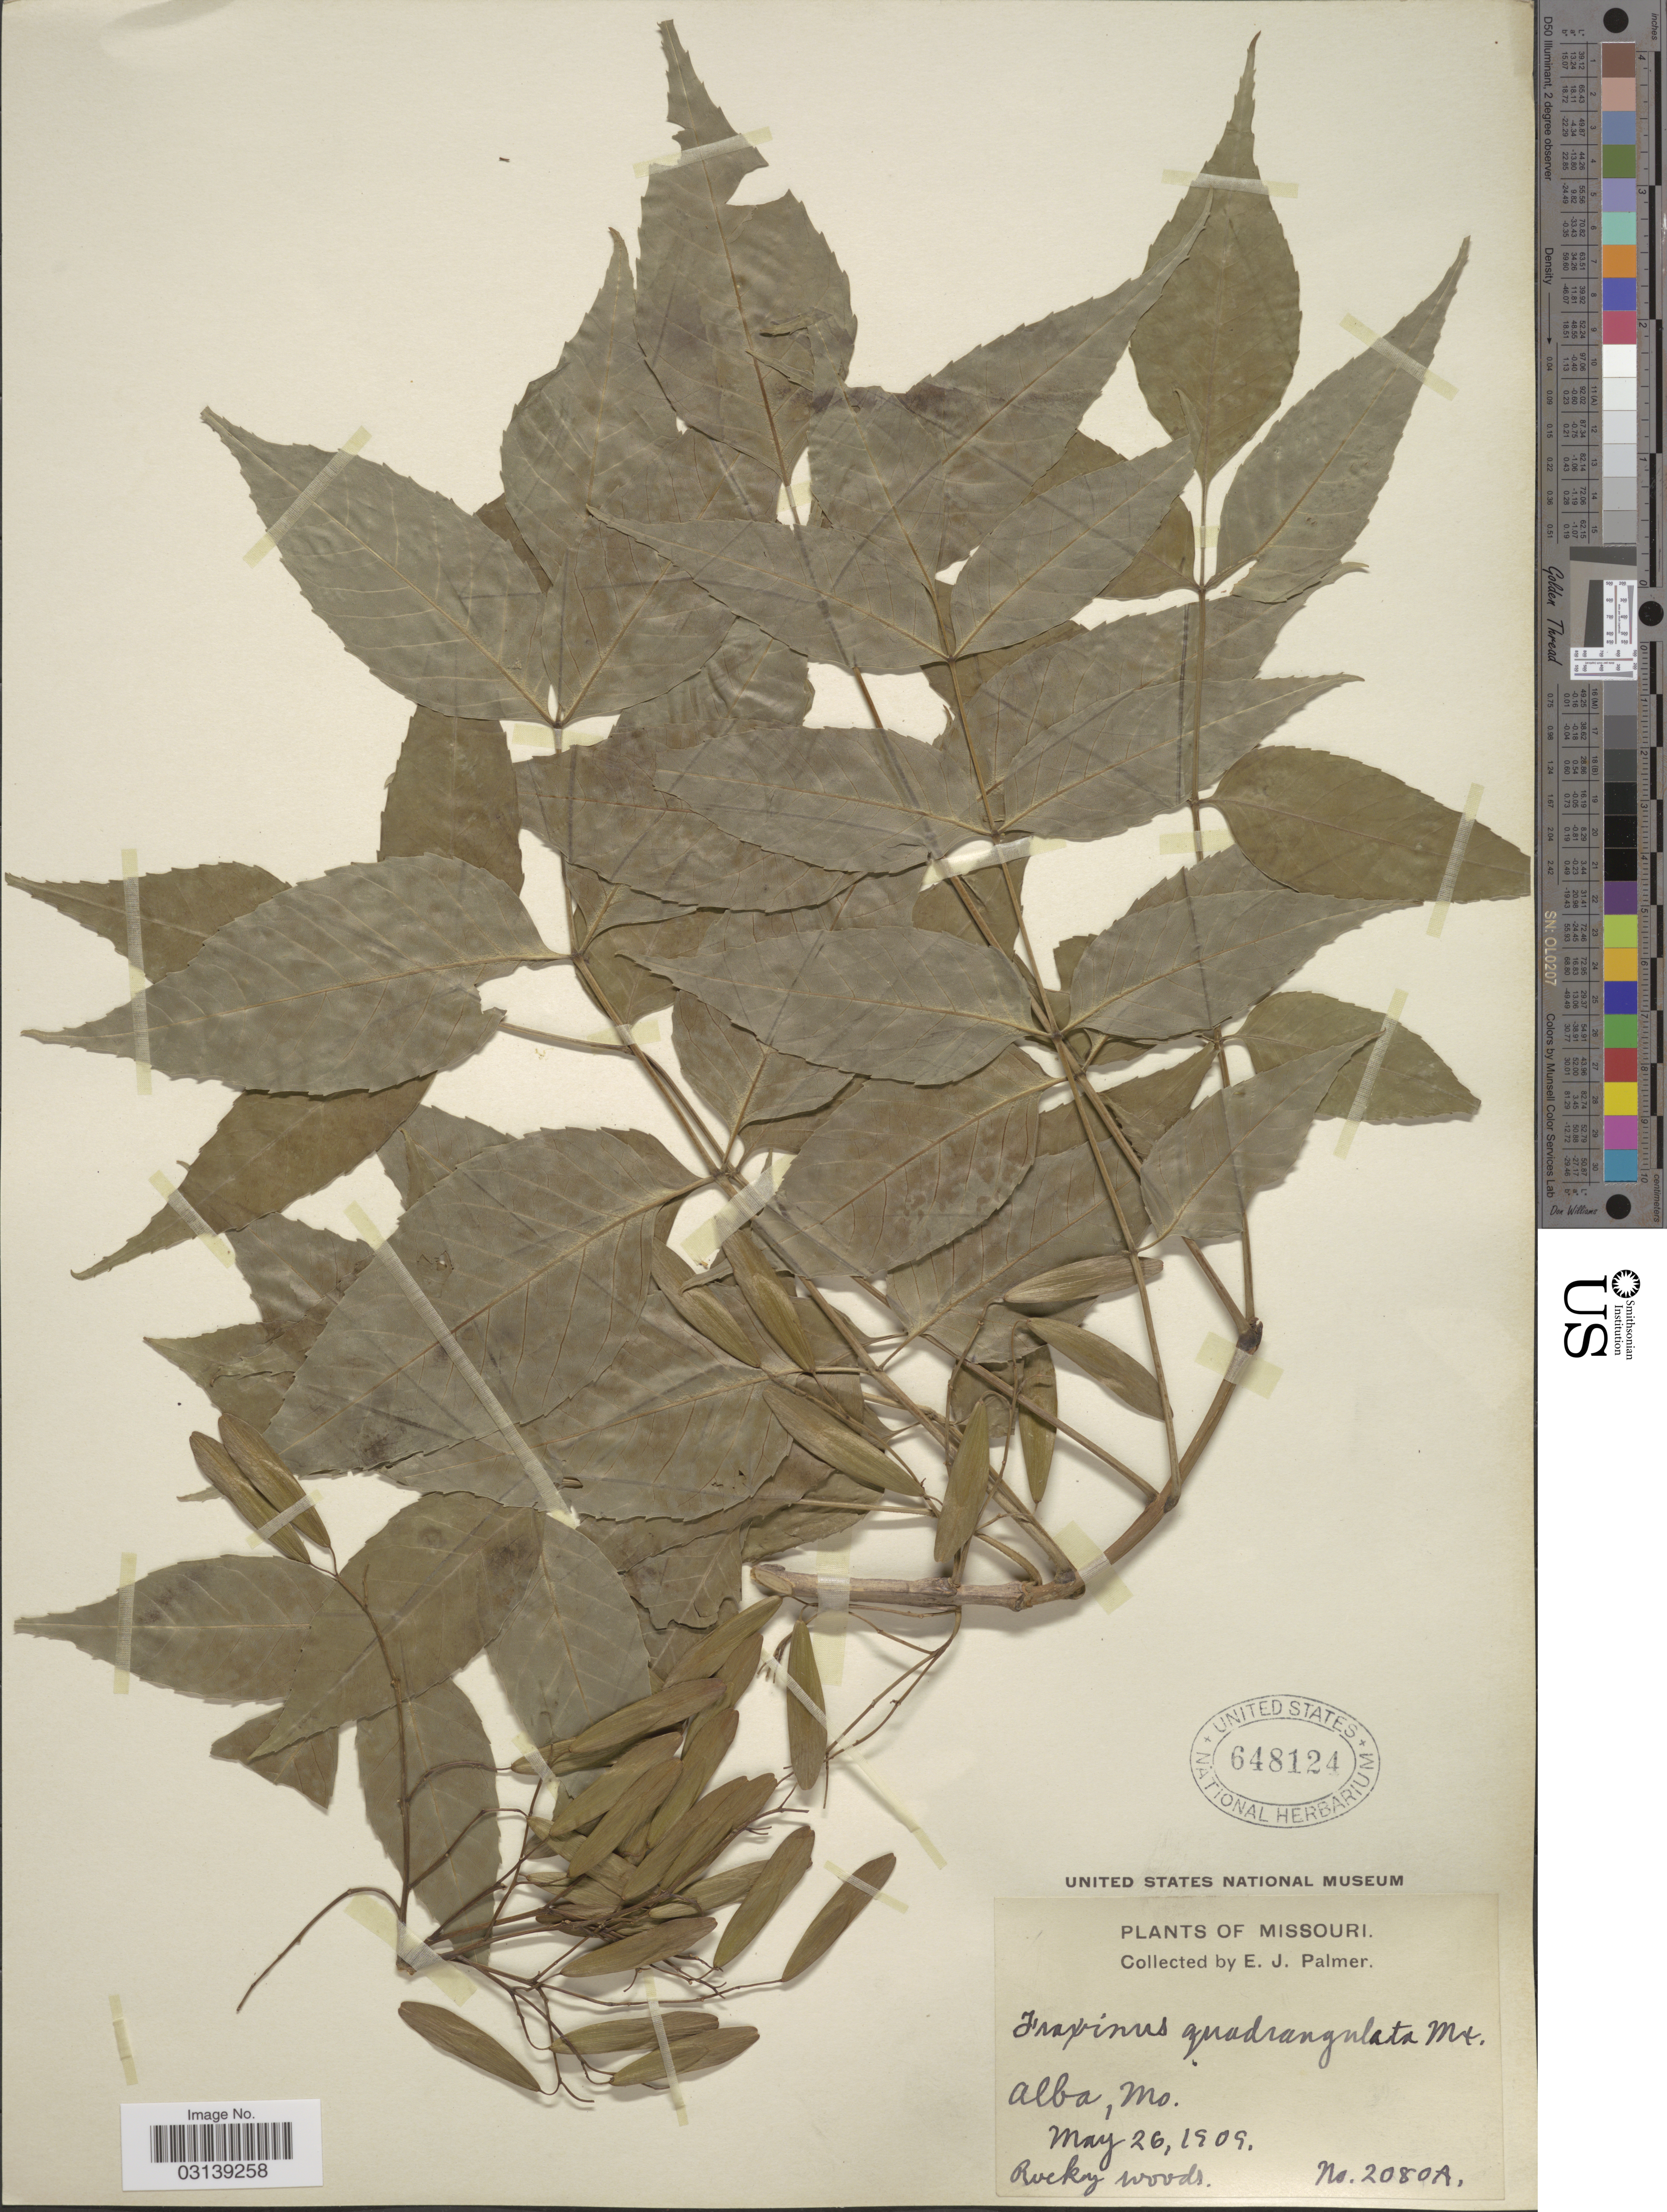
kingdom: Plantae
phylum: Tracheophyta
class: Magnoliopsida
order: Lamiales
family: Oleaceae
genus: Fraxinus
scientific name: Fraxinus quadrangulata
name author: Michx.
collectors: E. J. Palmer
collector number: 2080A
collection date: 1909-05-26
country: United States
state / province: Missouri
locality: Alba.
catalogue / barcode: US 648124